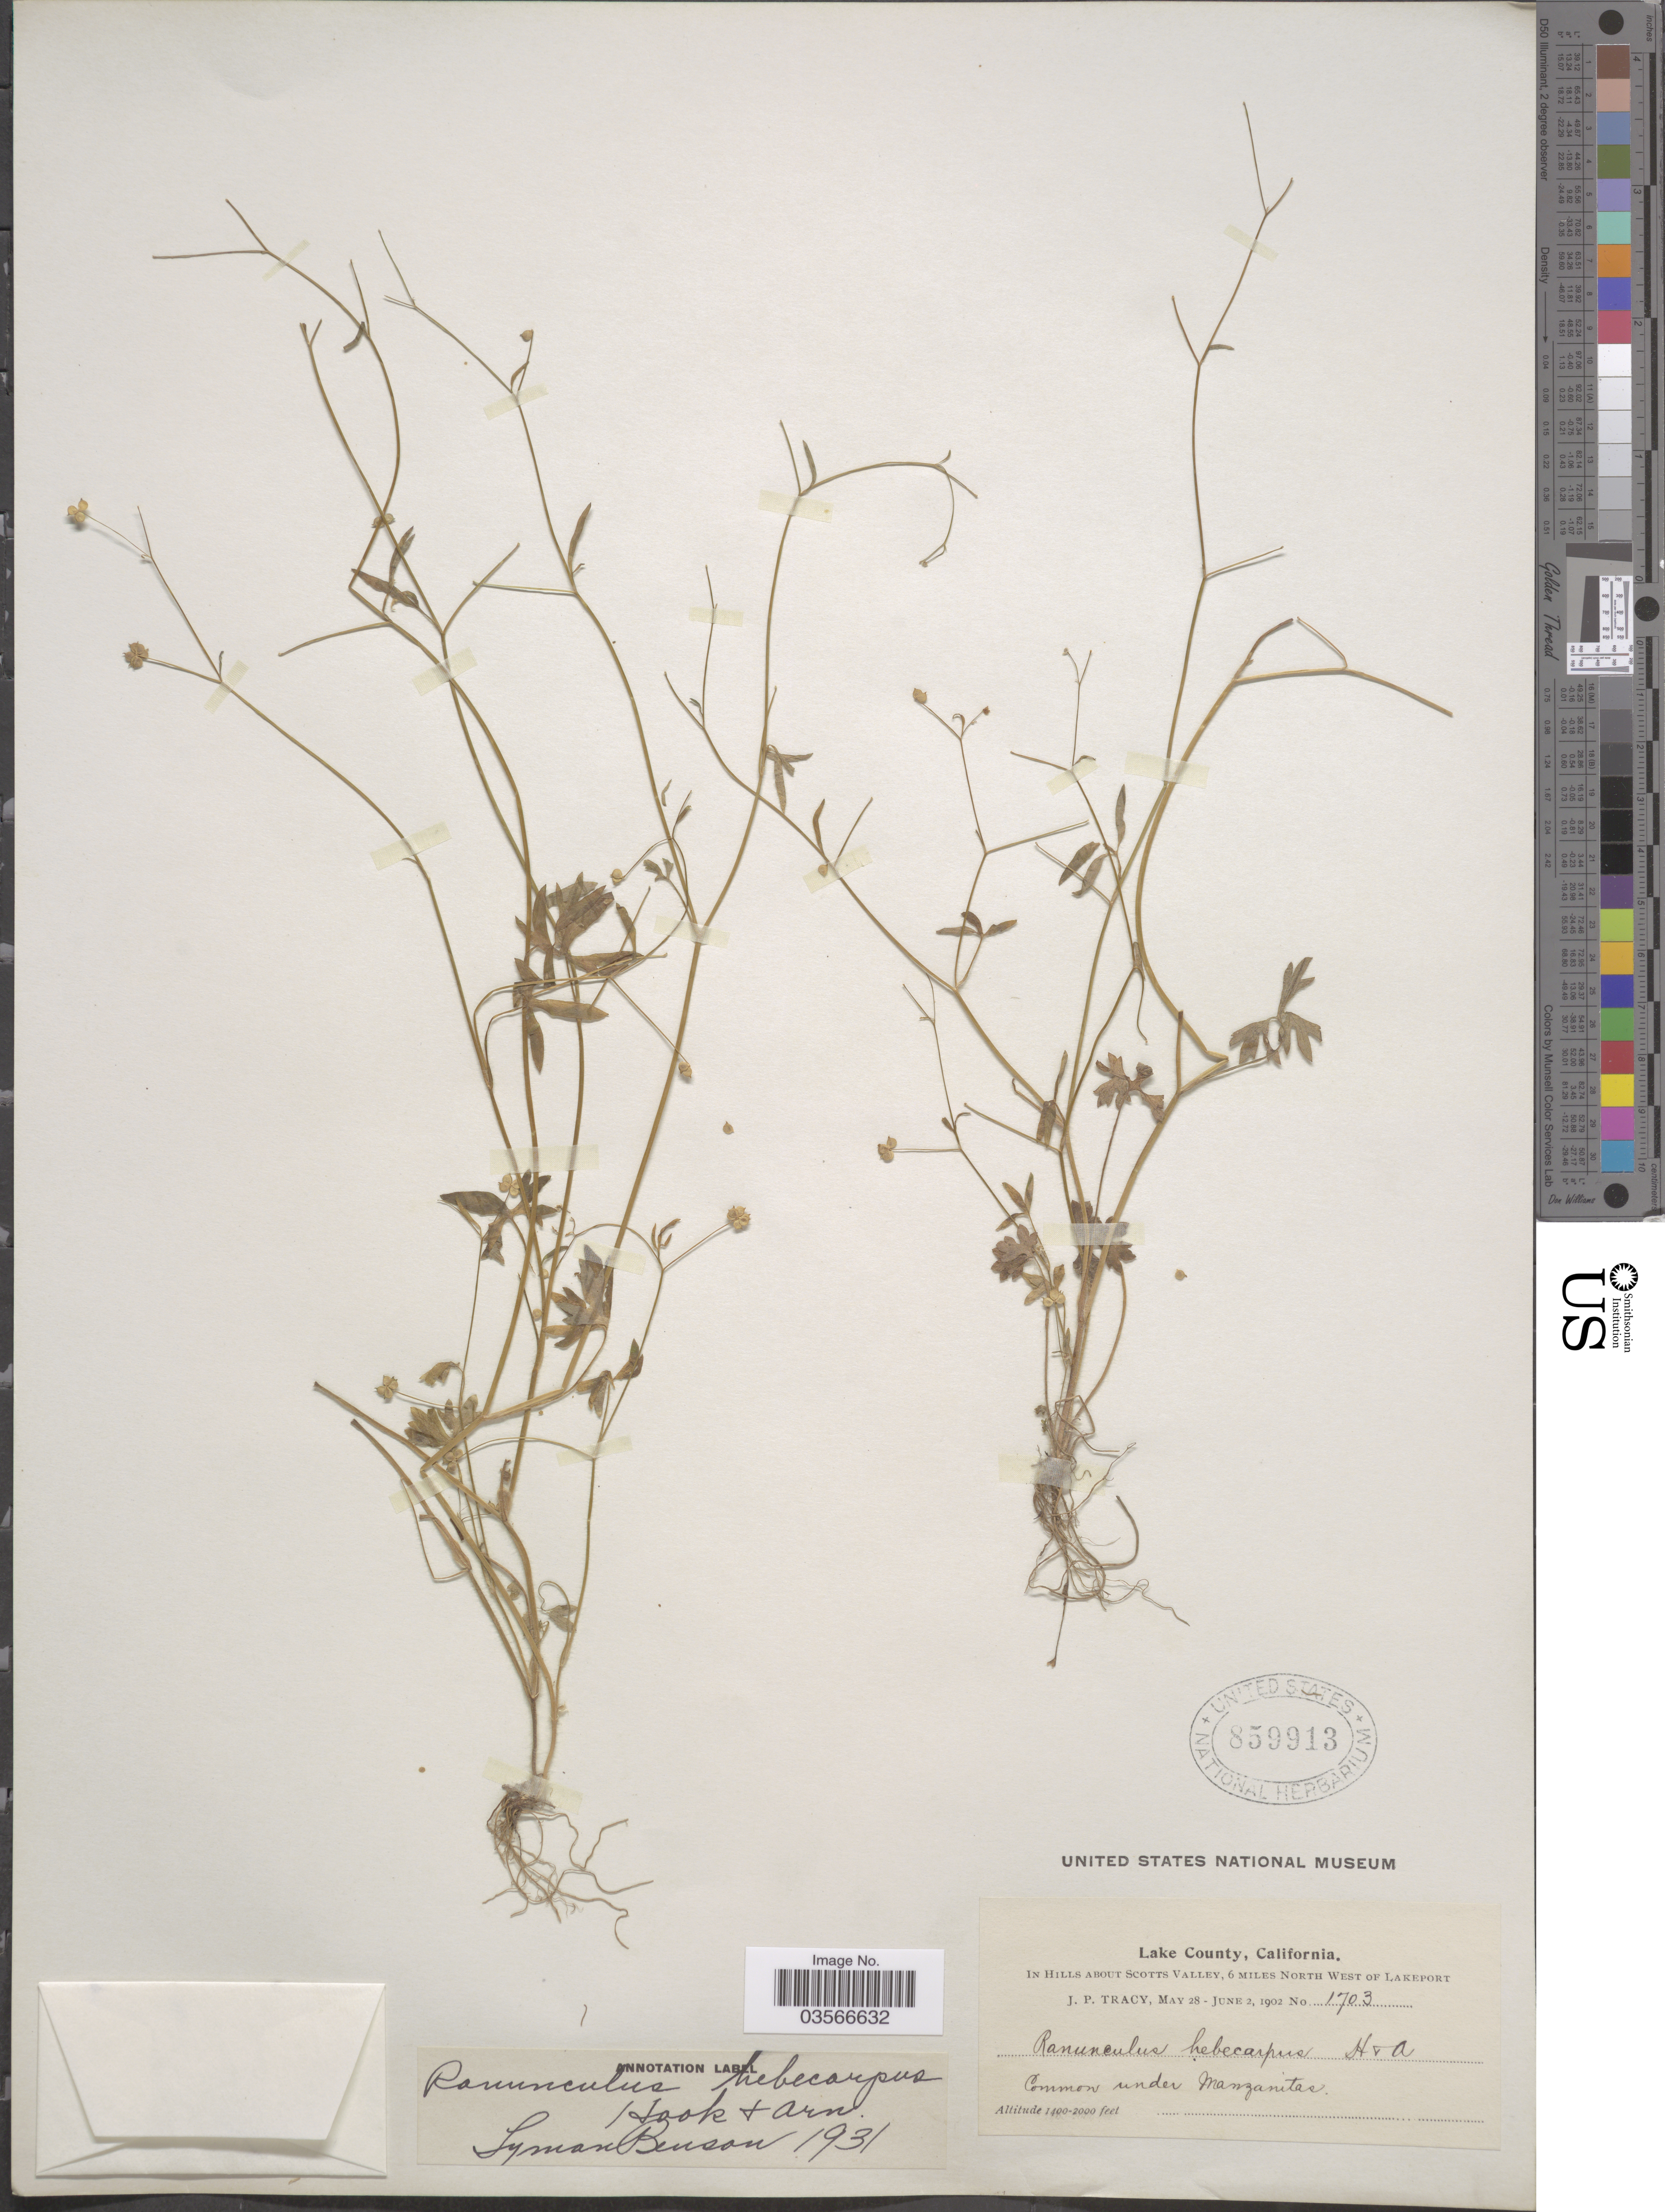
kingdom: Plantae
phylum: Tracheophyta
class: Magnoliopsida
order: Ranunculales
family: Ranunculaceae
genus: Ranunculus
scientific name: Ranunculus hebecarpus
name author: Hook. & Arn.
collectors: J. Tracy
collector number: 1703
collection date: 1902-05-28/1902-06-02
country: United States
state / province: California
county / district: Lake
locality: Lake County. In Hills about Scotts Valley, 6 miles North West of Lakeport. Common under Manzanitas. [unsure placement]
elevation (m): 427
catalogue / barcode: US 859913